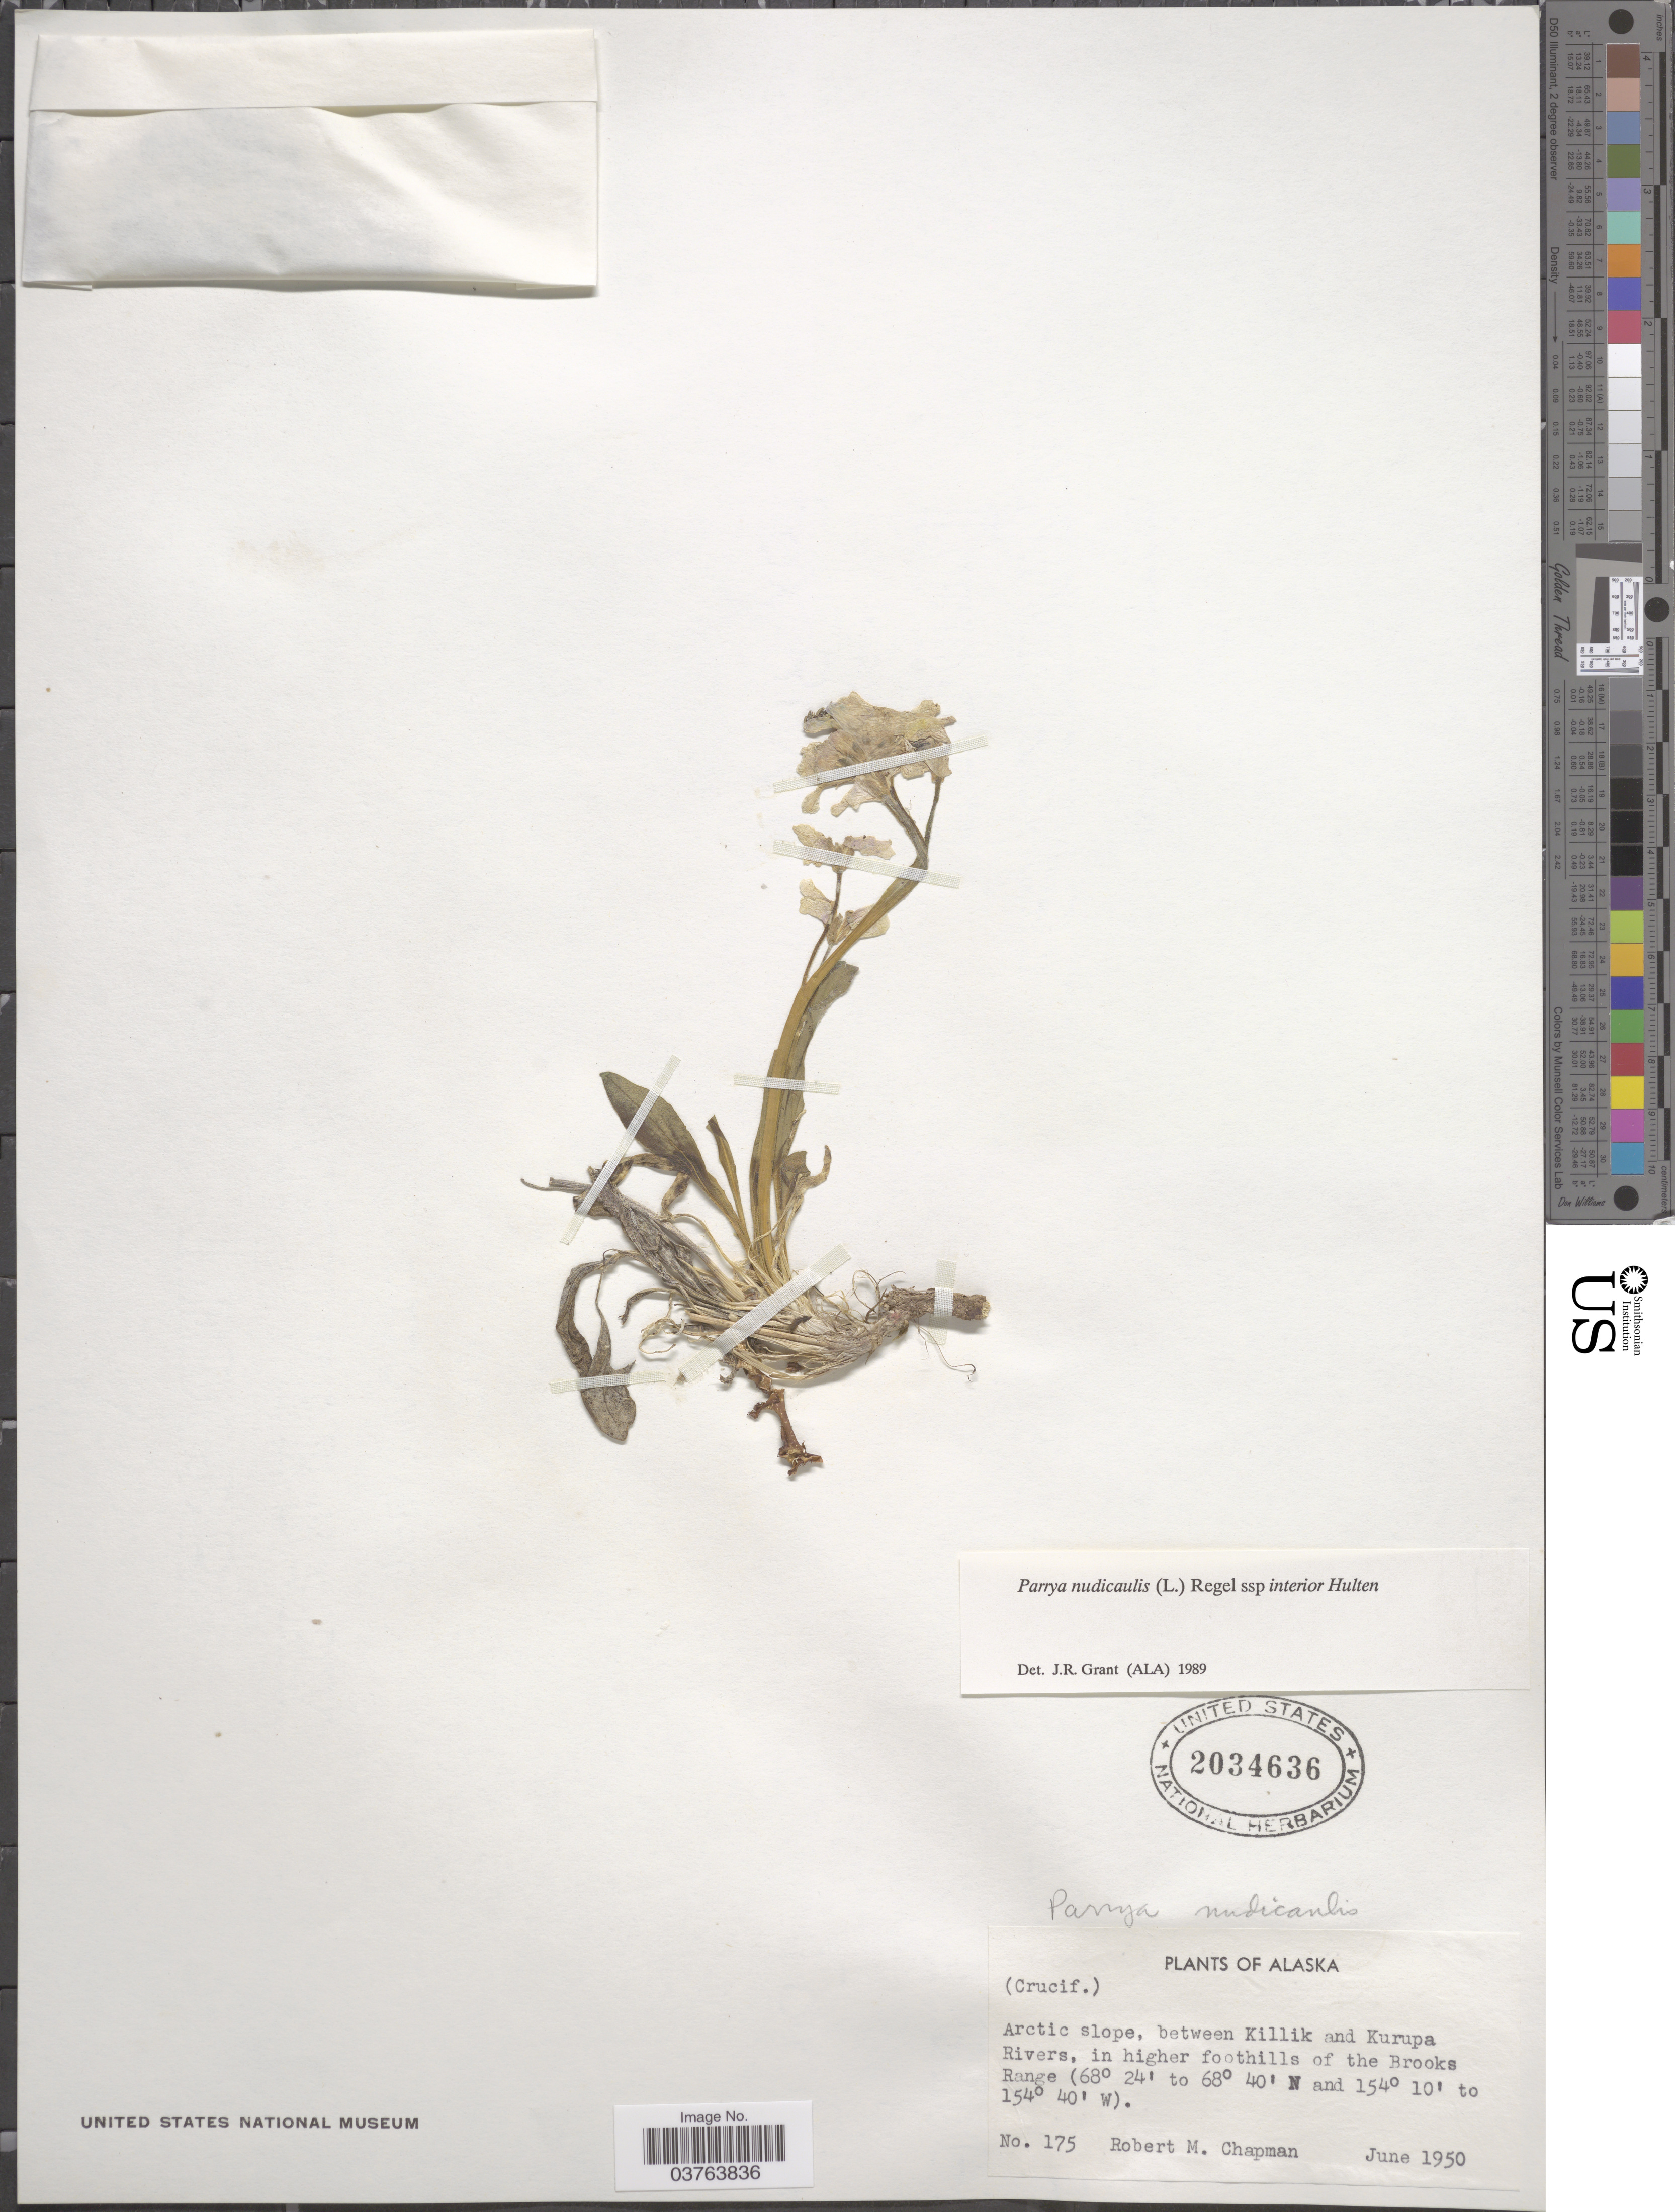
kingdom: Plantae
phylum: Tracheophyta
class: Magnoliopsida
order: Brassicales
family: Brassicaceae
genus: Parrya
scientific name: Parrya nudicaulis subsp. interior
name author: Hultén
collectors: R. M. Chapman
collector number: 175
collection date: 1950-06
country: United States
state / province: Alaska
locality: Arctic slope, between Killik and Kurupa Rivers, in higher foothills of the Brooks Range.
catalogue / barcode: US 2034636